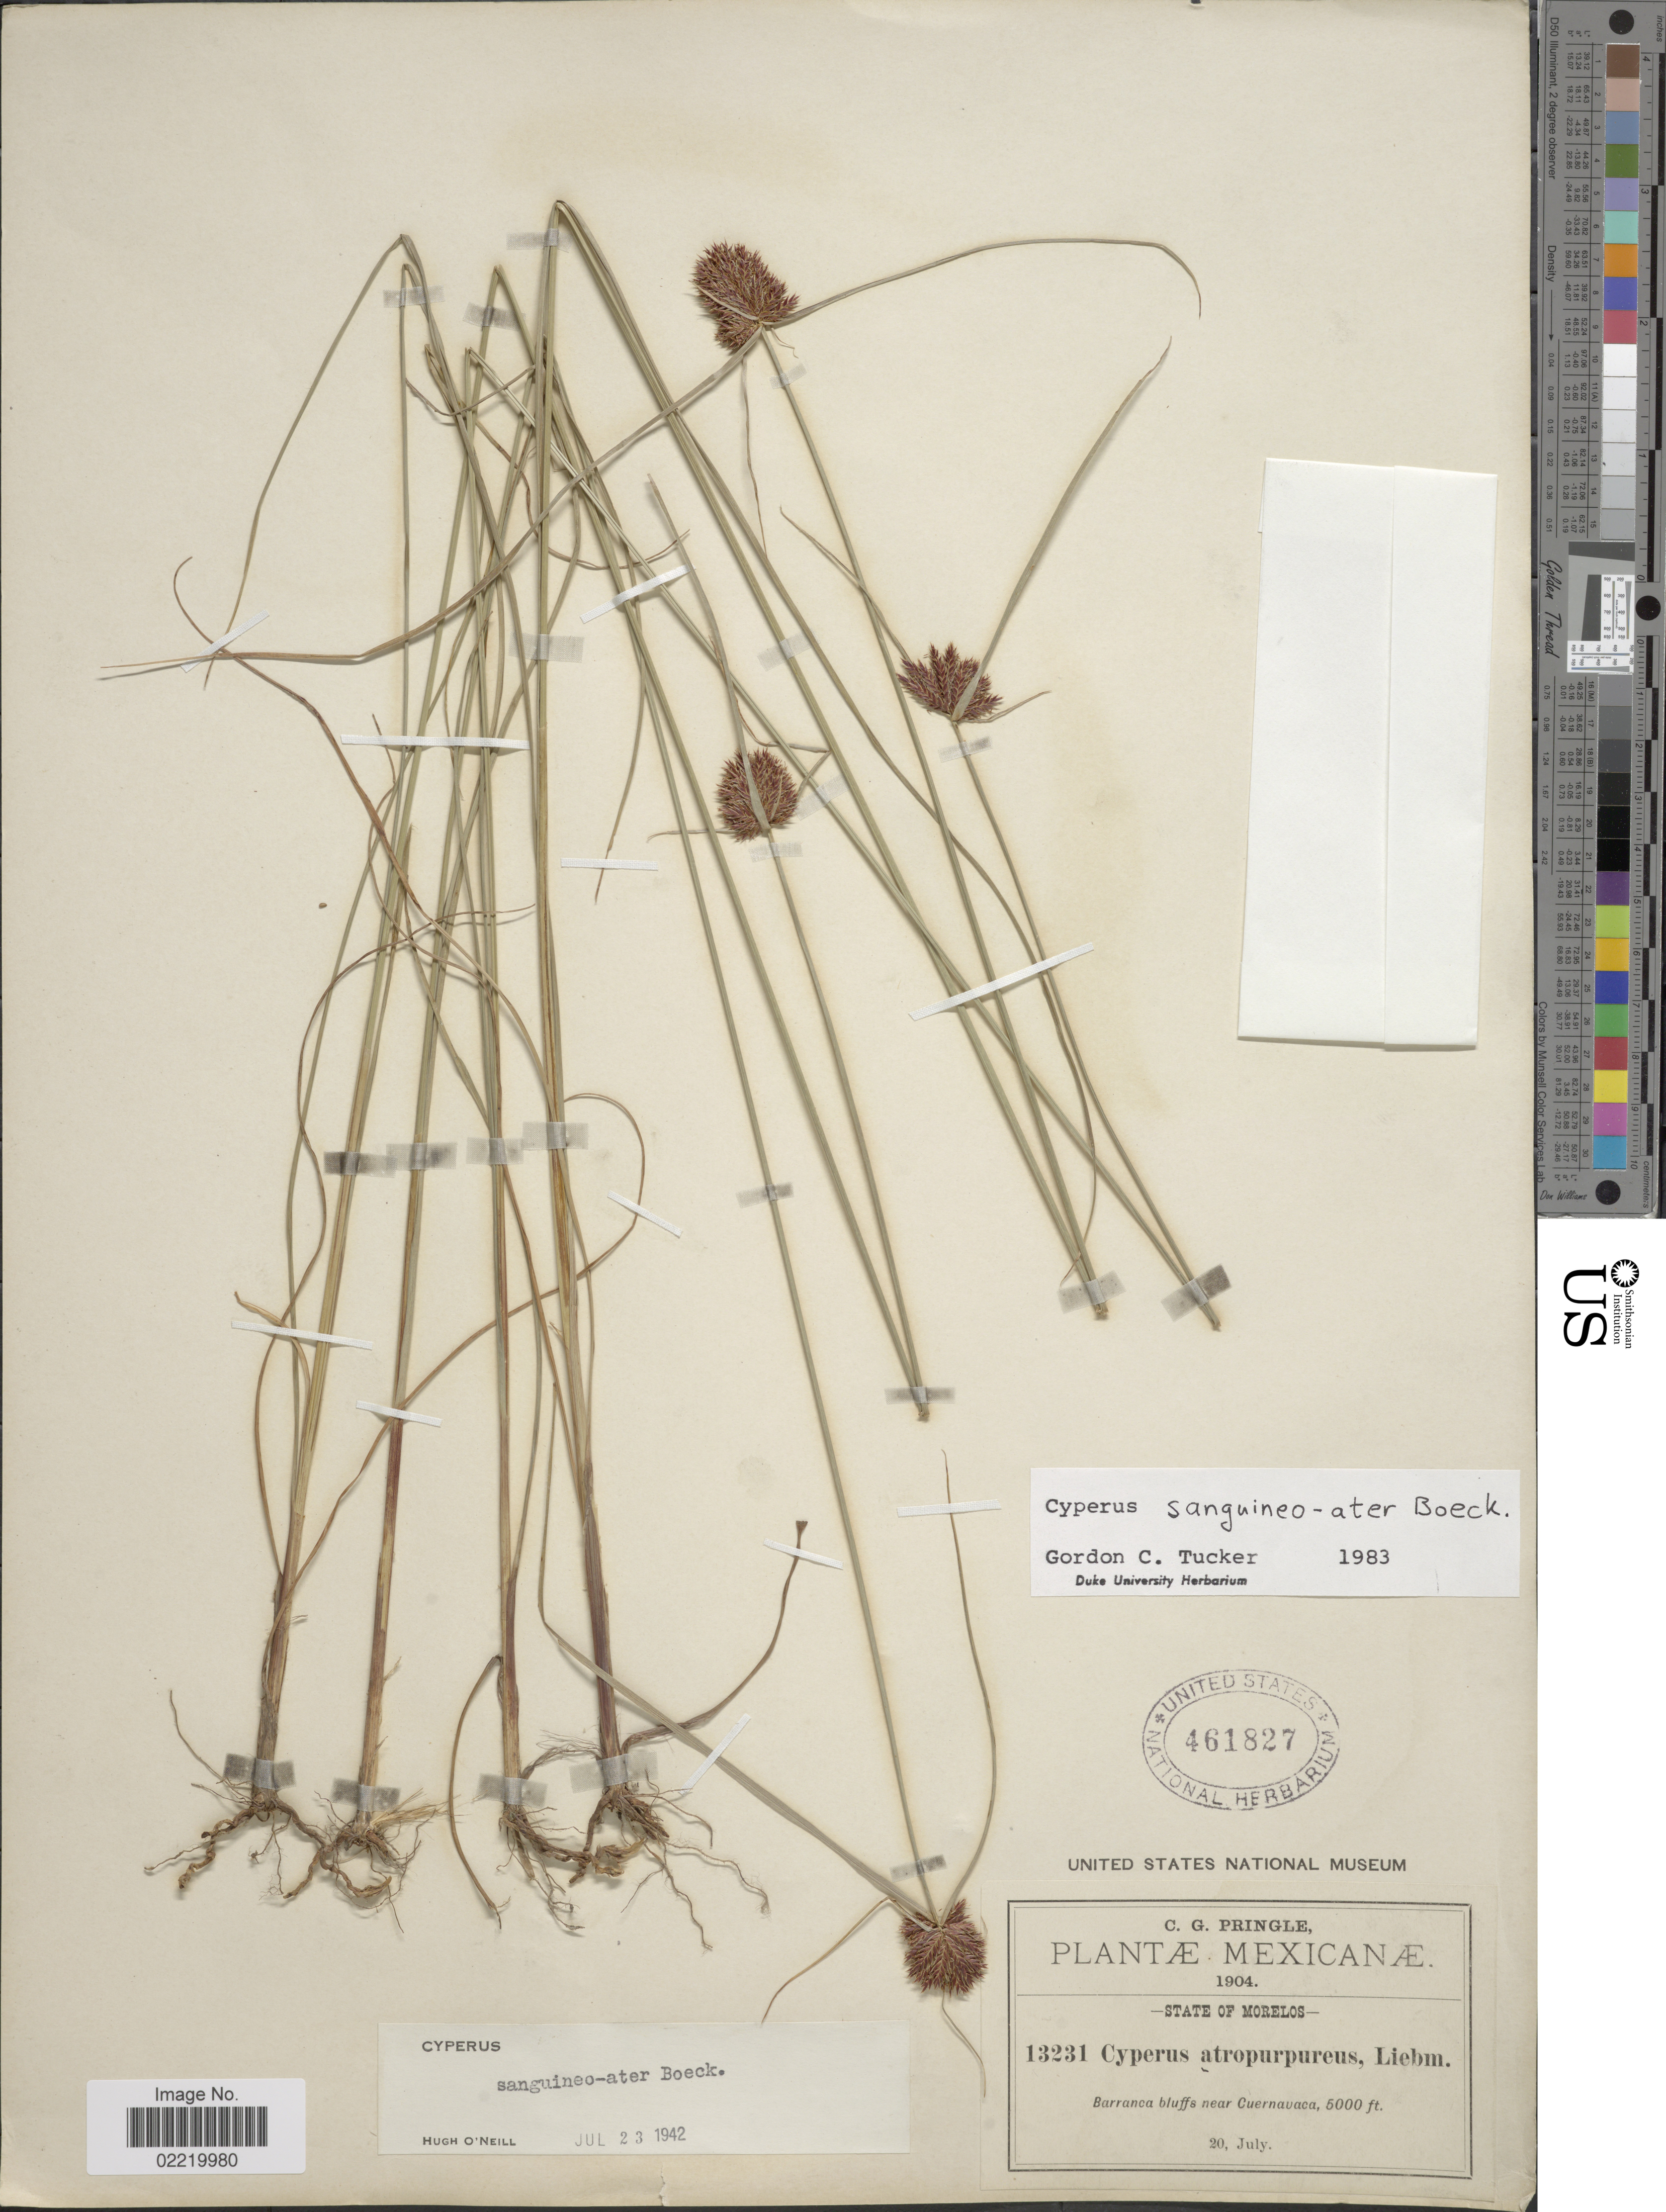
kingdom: Plantae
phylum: Tracheophyta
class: Liliopsida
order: Poales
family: Cyperaceae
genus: Cyperus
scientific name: Cyperus sanguineoater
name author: Boeckeler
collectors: C. G. Pringle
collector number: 13231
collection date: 1904-07-20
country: Mexico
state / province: Morelos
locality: Barranca bluffs near Cuernavaca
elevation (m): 1524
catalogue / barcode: US 461827